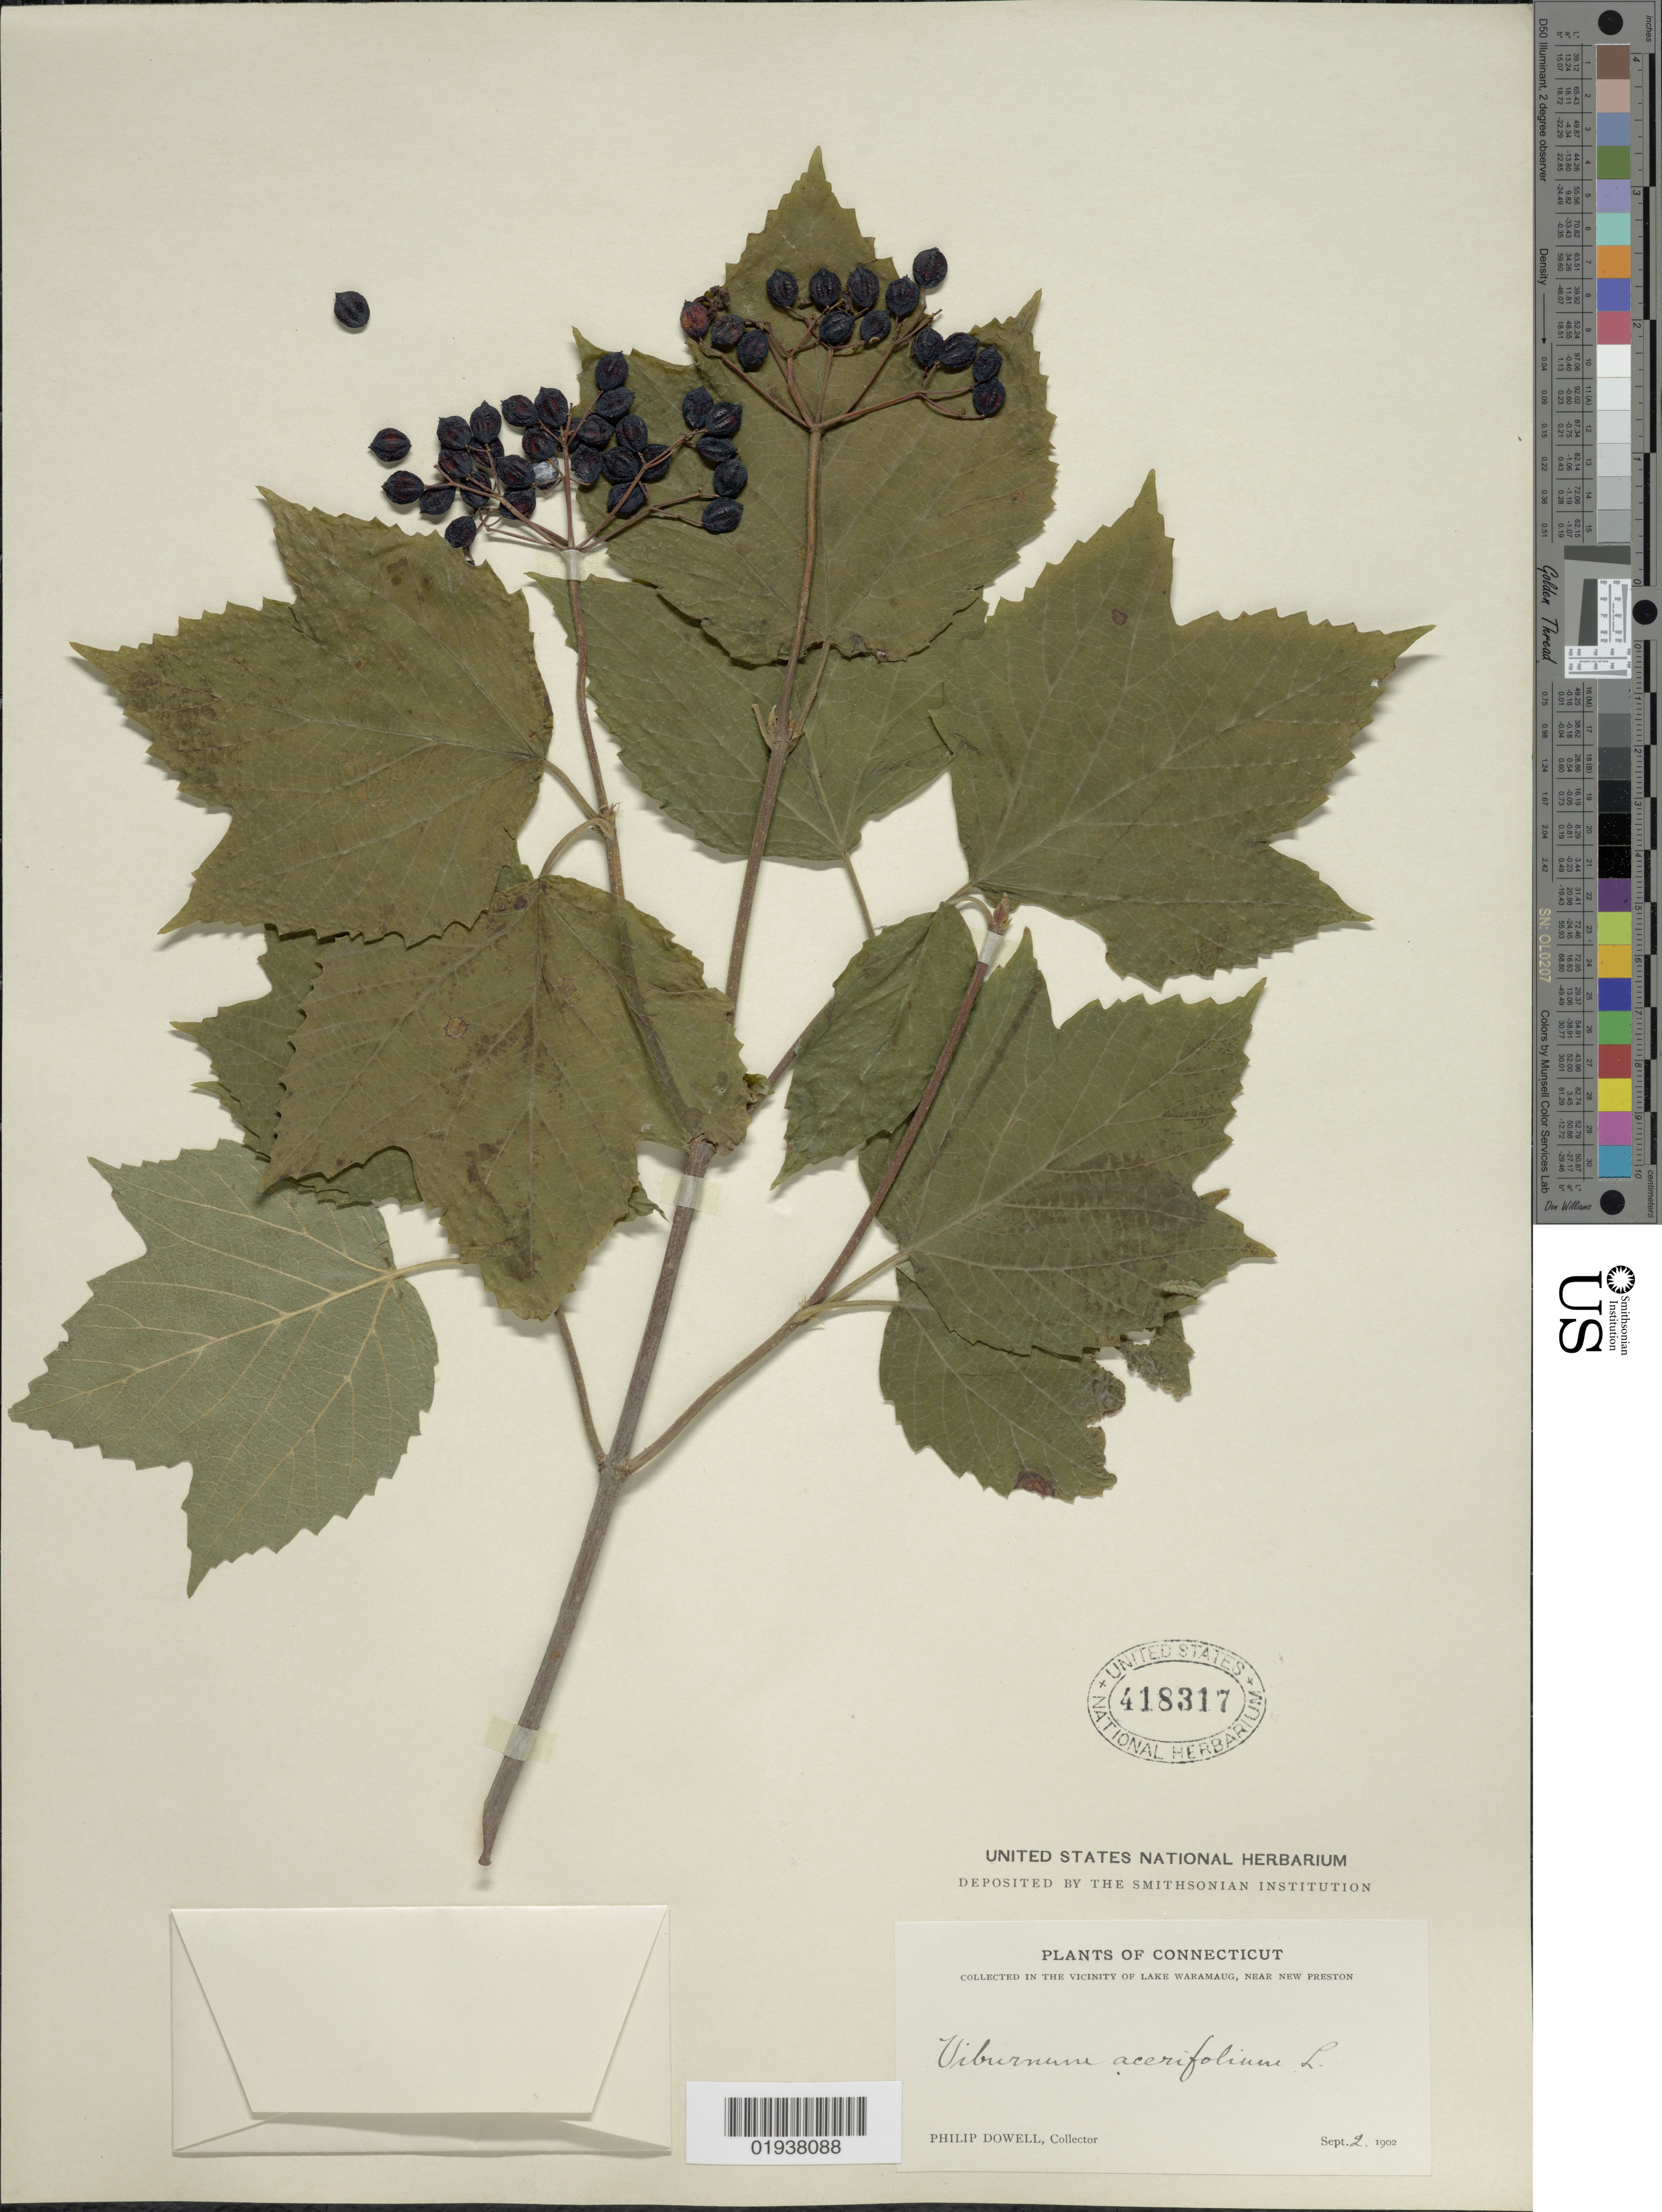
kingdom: Plantae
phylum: Tracheophyta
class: Magnoliopsida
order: Dipsacales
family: Viburnaceae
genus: Viburnum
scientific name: Viburnum acerifolium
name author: L.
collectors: P. Dowell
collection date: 1902-09-02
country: United States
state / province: Connecticut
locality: Vicinity of Lake Waramaug, near New Preston.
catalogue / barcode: US 418317